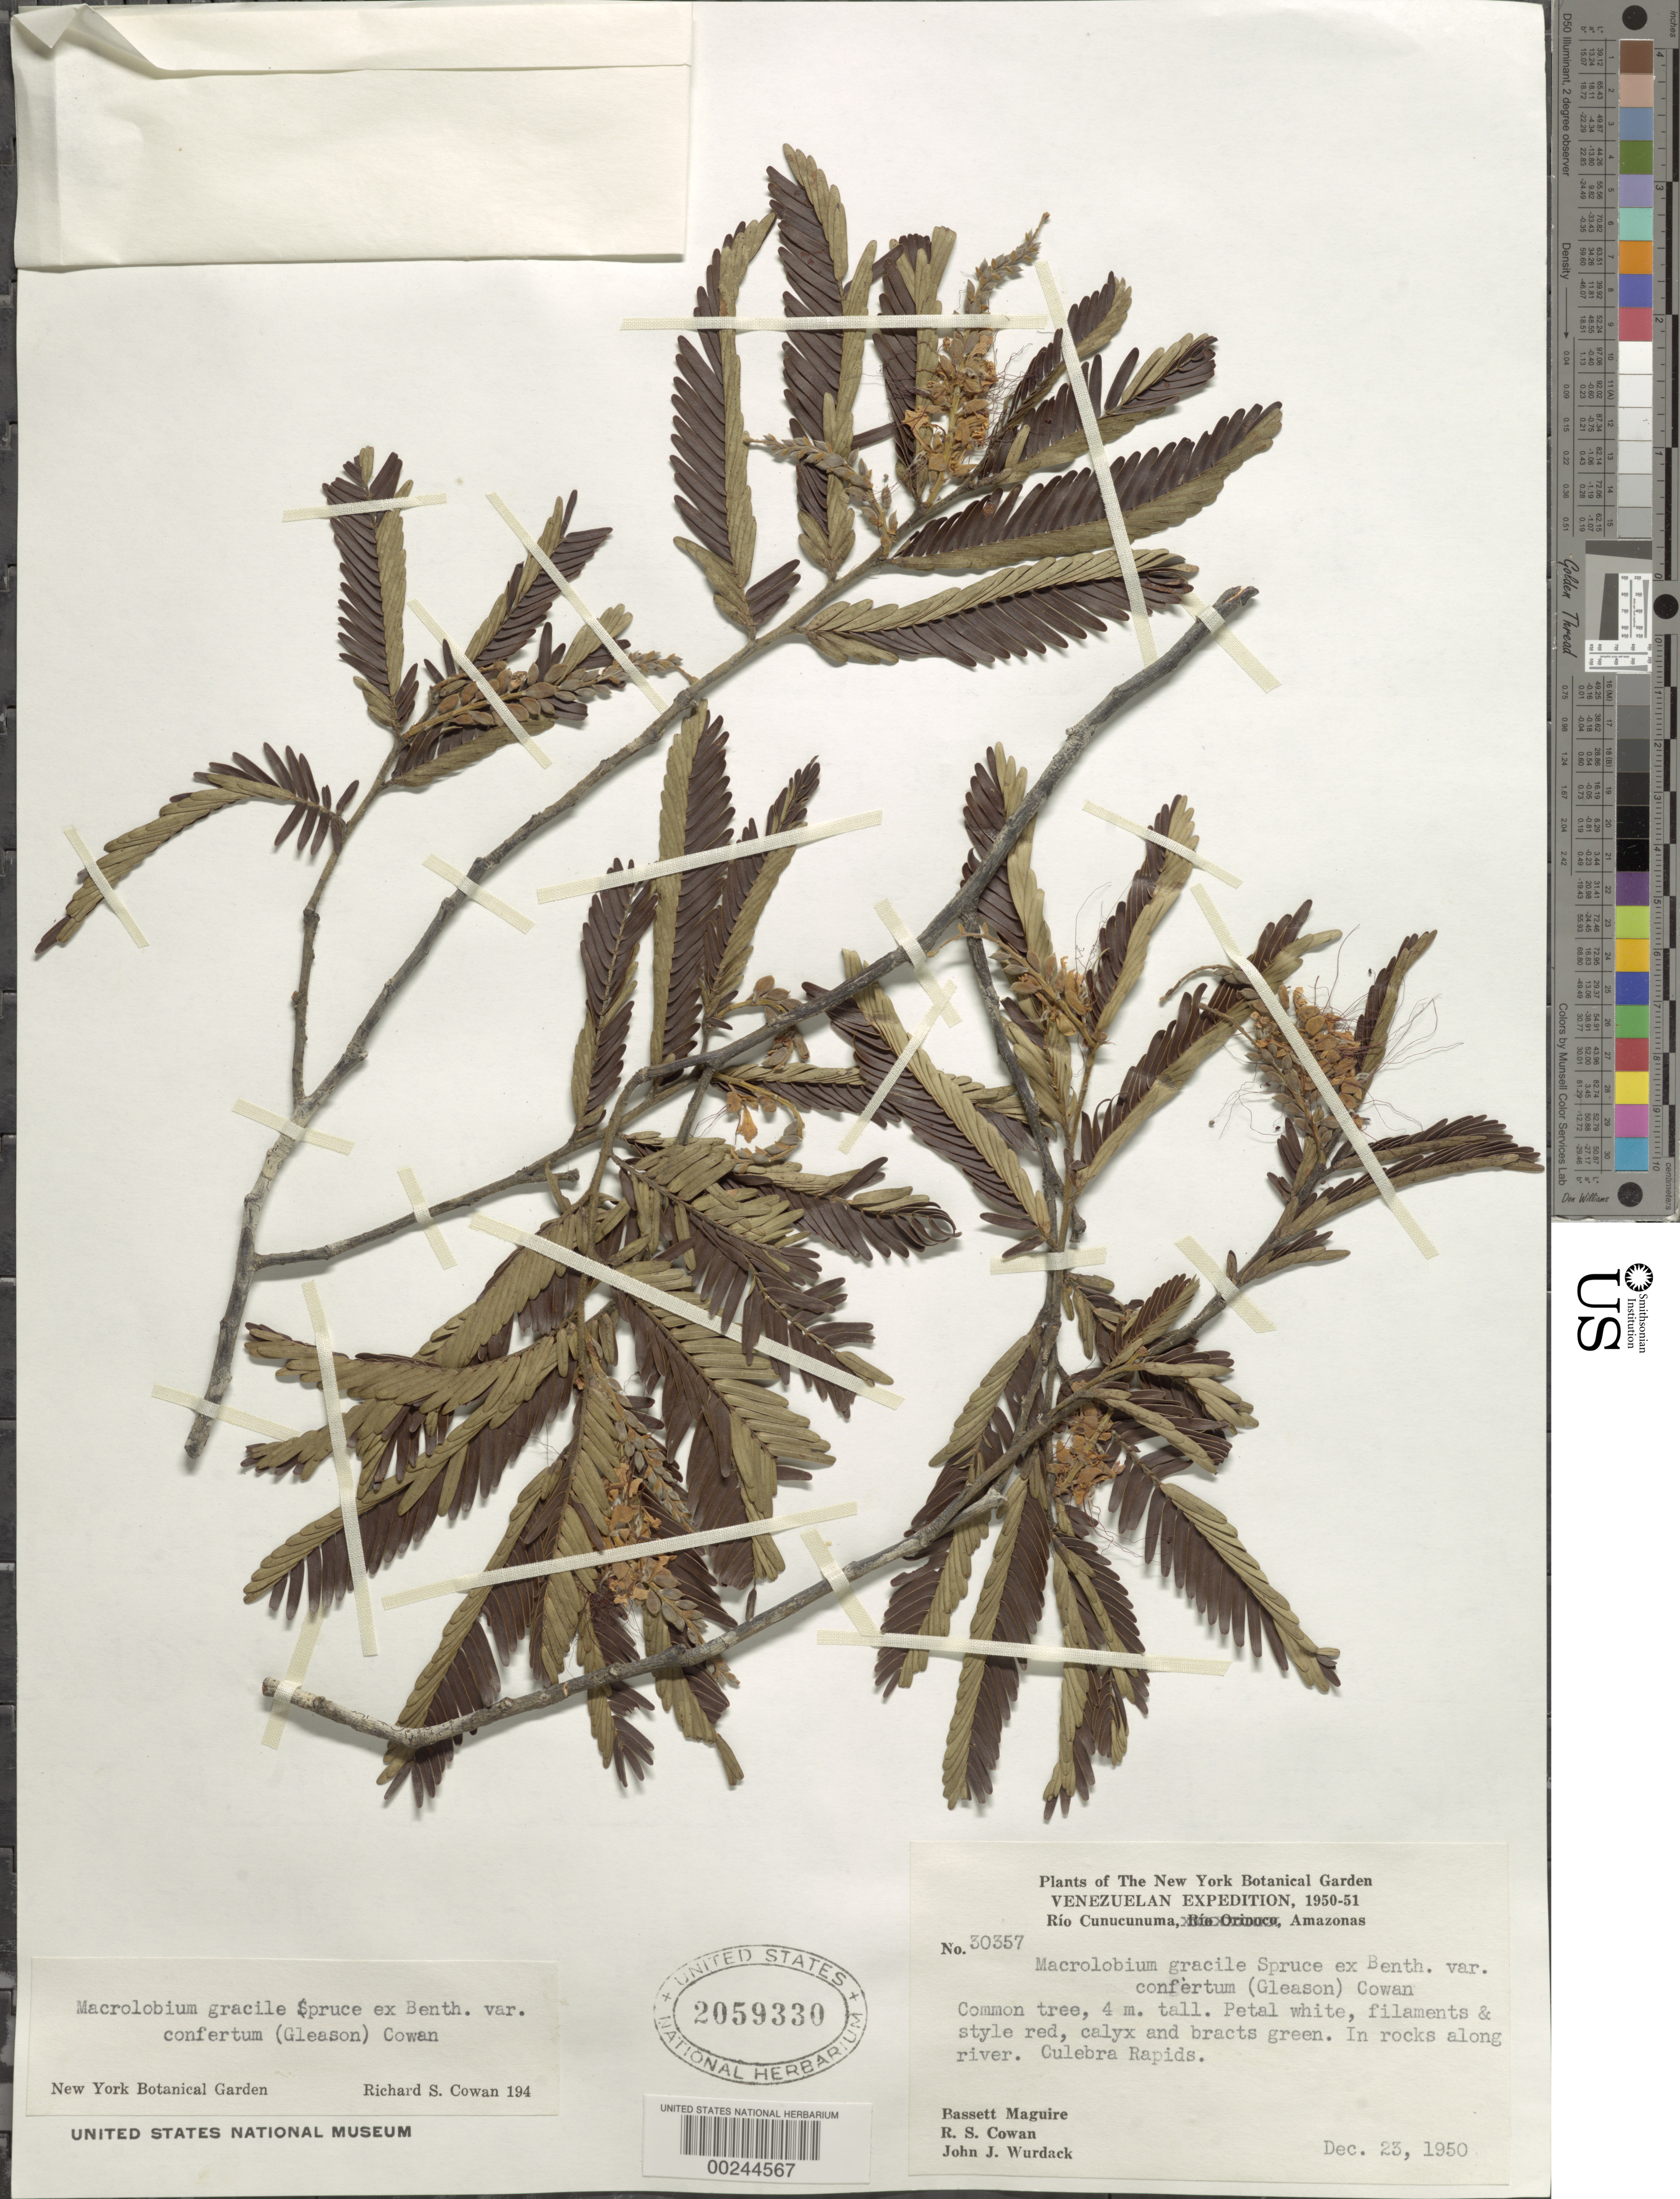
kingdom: Plantae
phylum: Tracheophyta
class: Magnoliopsida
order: Fabales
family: Fabaceae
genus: Macrolobium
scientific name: Macrolobium gracile var. confertum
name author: (Gleason) R.S. Cowan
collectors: B. Maguire, R. S. Cowan & J. J. Wurdack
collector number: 30357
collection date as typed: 23 Dec 1950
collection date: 1950-12-23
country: Venezuela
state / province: Amazonas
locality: Rio Cunucunuma, Culebra rapids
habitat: In rocks along river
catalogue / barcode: US 2059330